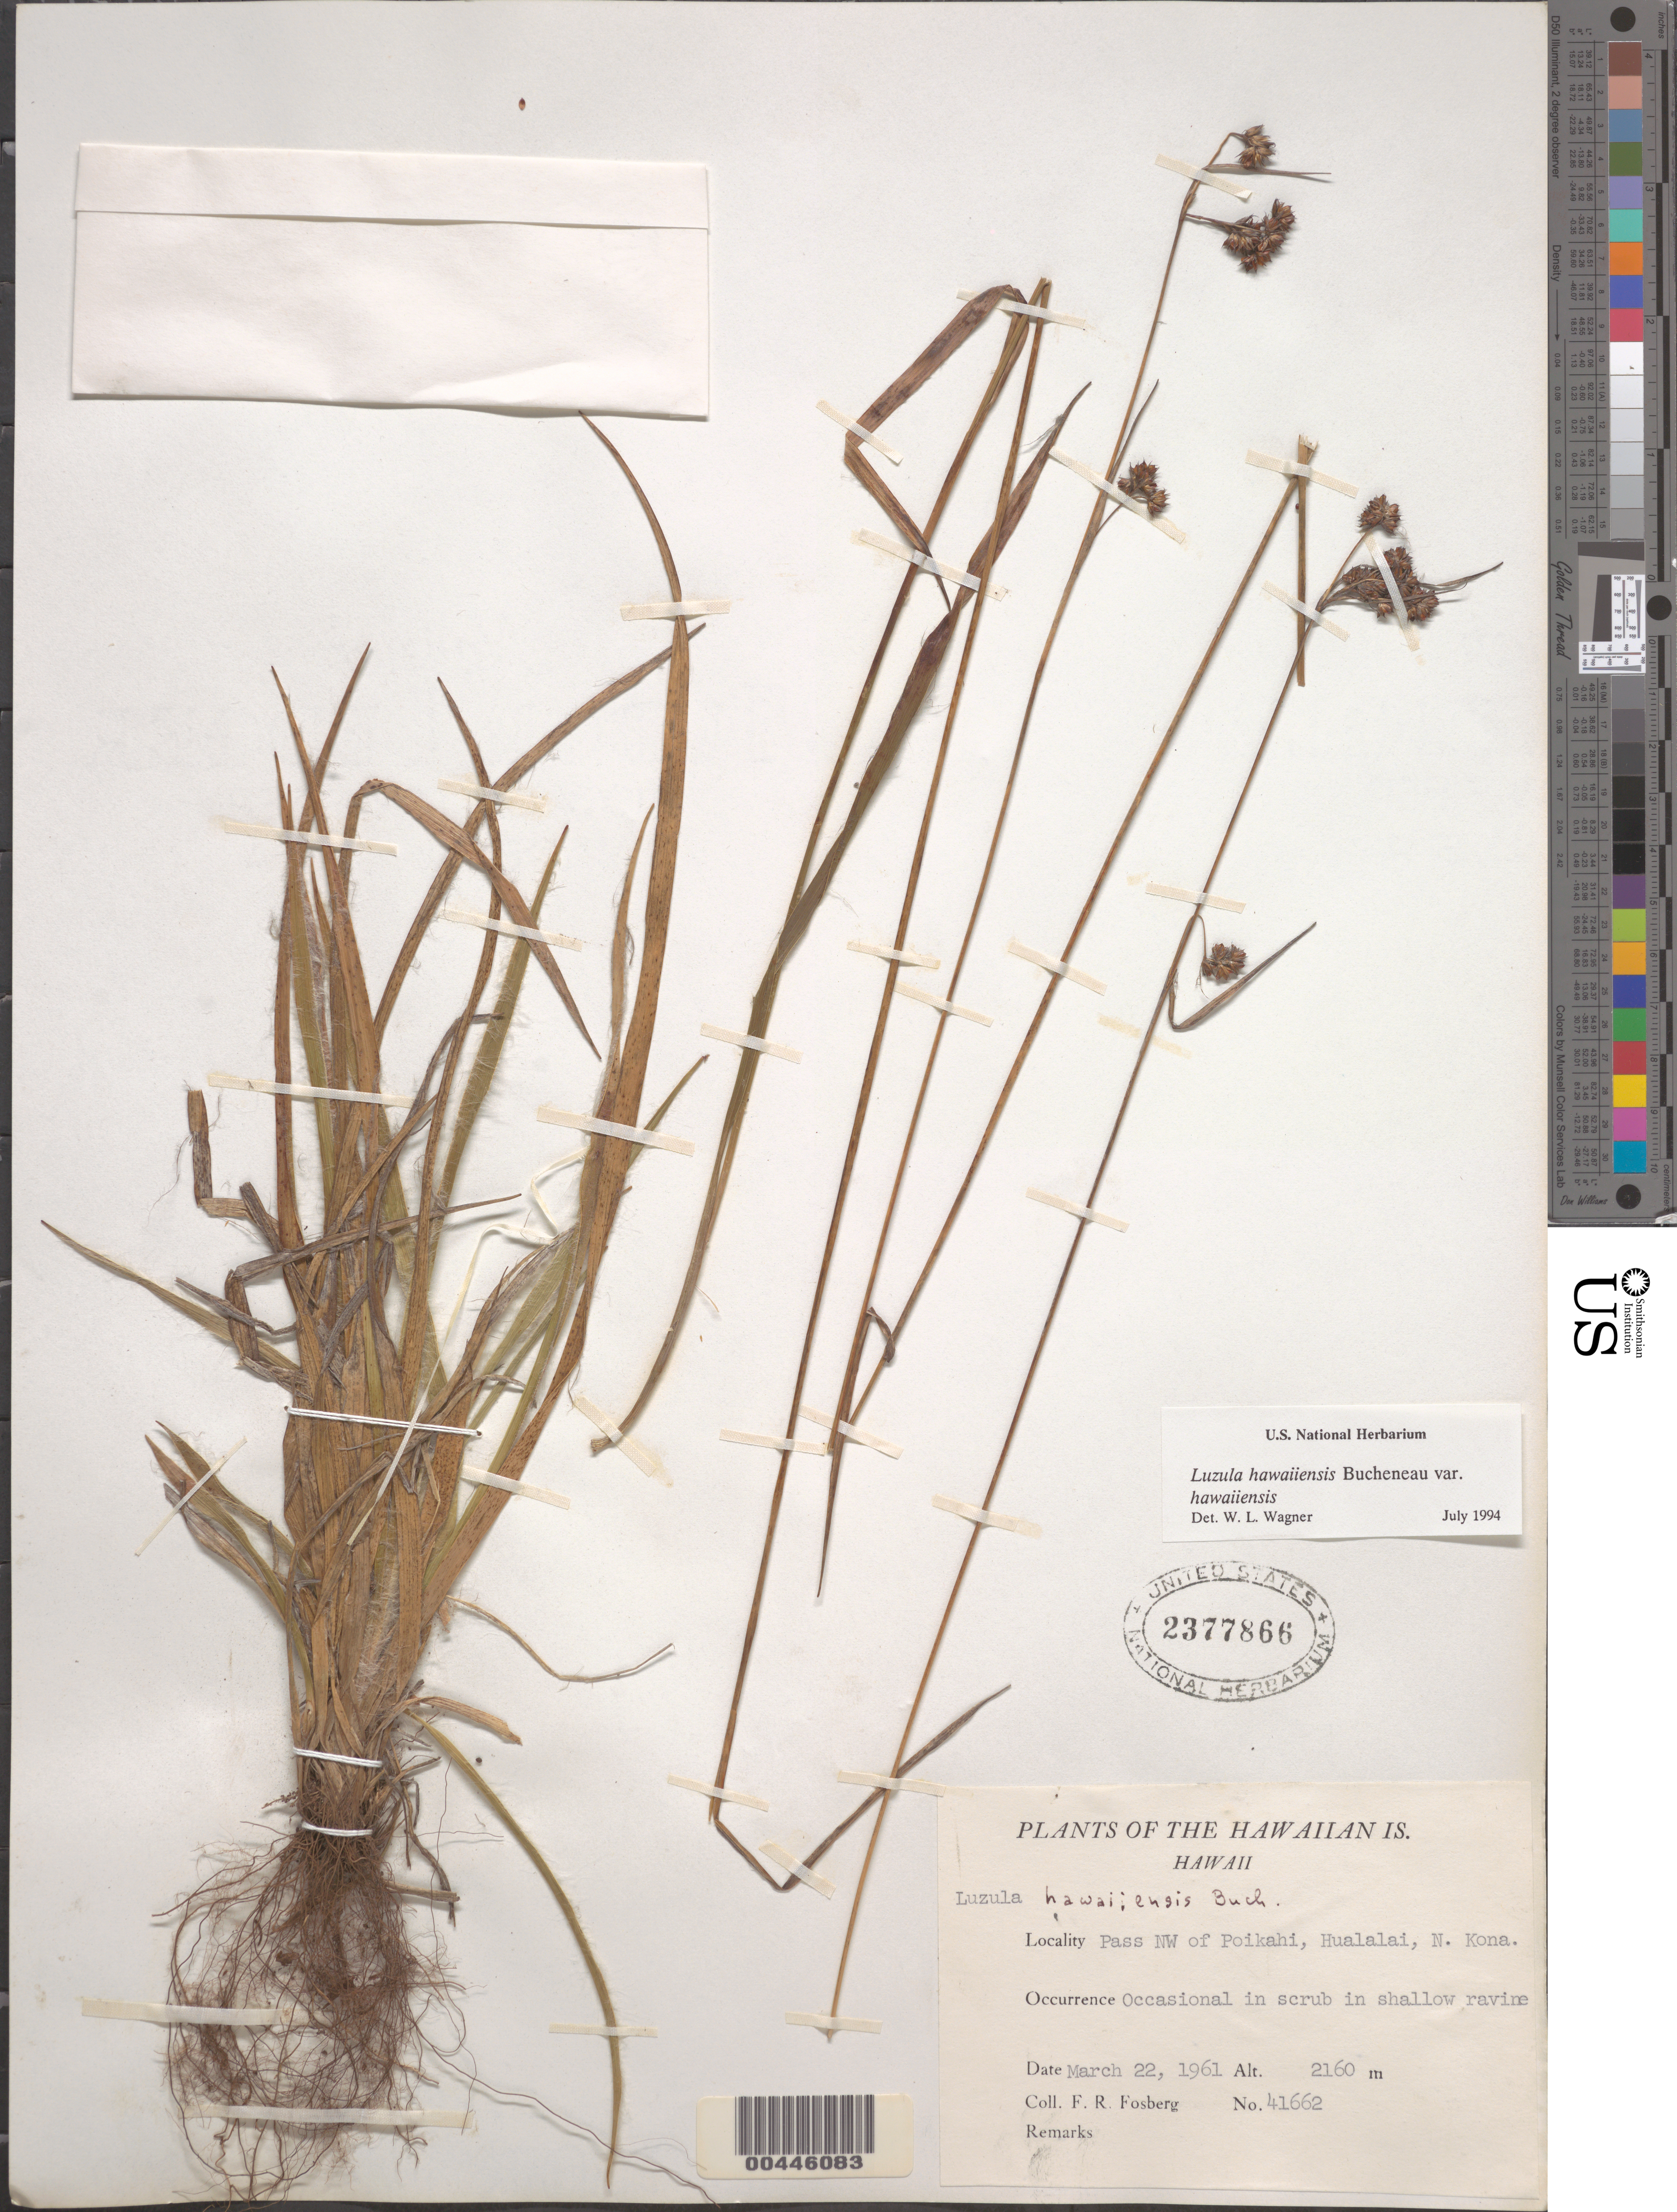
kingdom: Plantae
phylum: Tracheophyta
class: Liliopsida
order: Poales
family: Juncaceae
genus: Luzula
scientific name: Luzula hawaiiensis var. hawaiiensis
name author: Buchenau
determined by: Wagner, W. L., (BOT), Smithsonian Institution - National Museum of Natural History (UNITED STATES)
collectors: F. R. Fosberg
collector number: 41662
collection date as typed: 22 Mar 1961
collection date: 1961-03-22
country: United States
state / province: Hawaii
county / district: Hawaii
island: Hawaii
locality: Pass NW of Poikahi, Hualalai, N Kona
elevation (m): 2160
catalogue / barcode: US 2377866